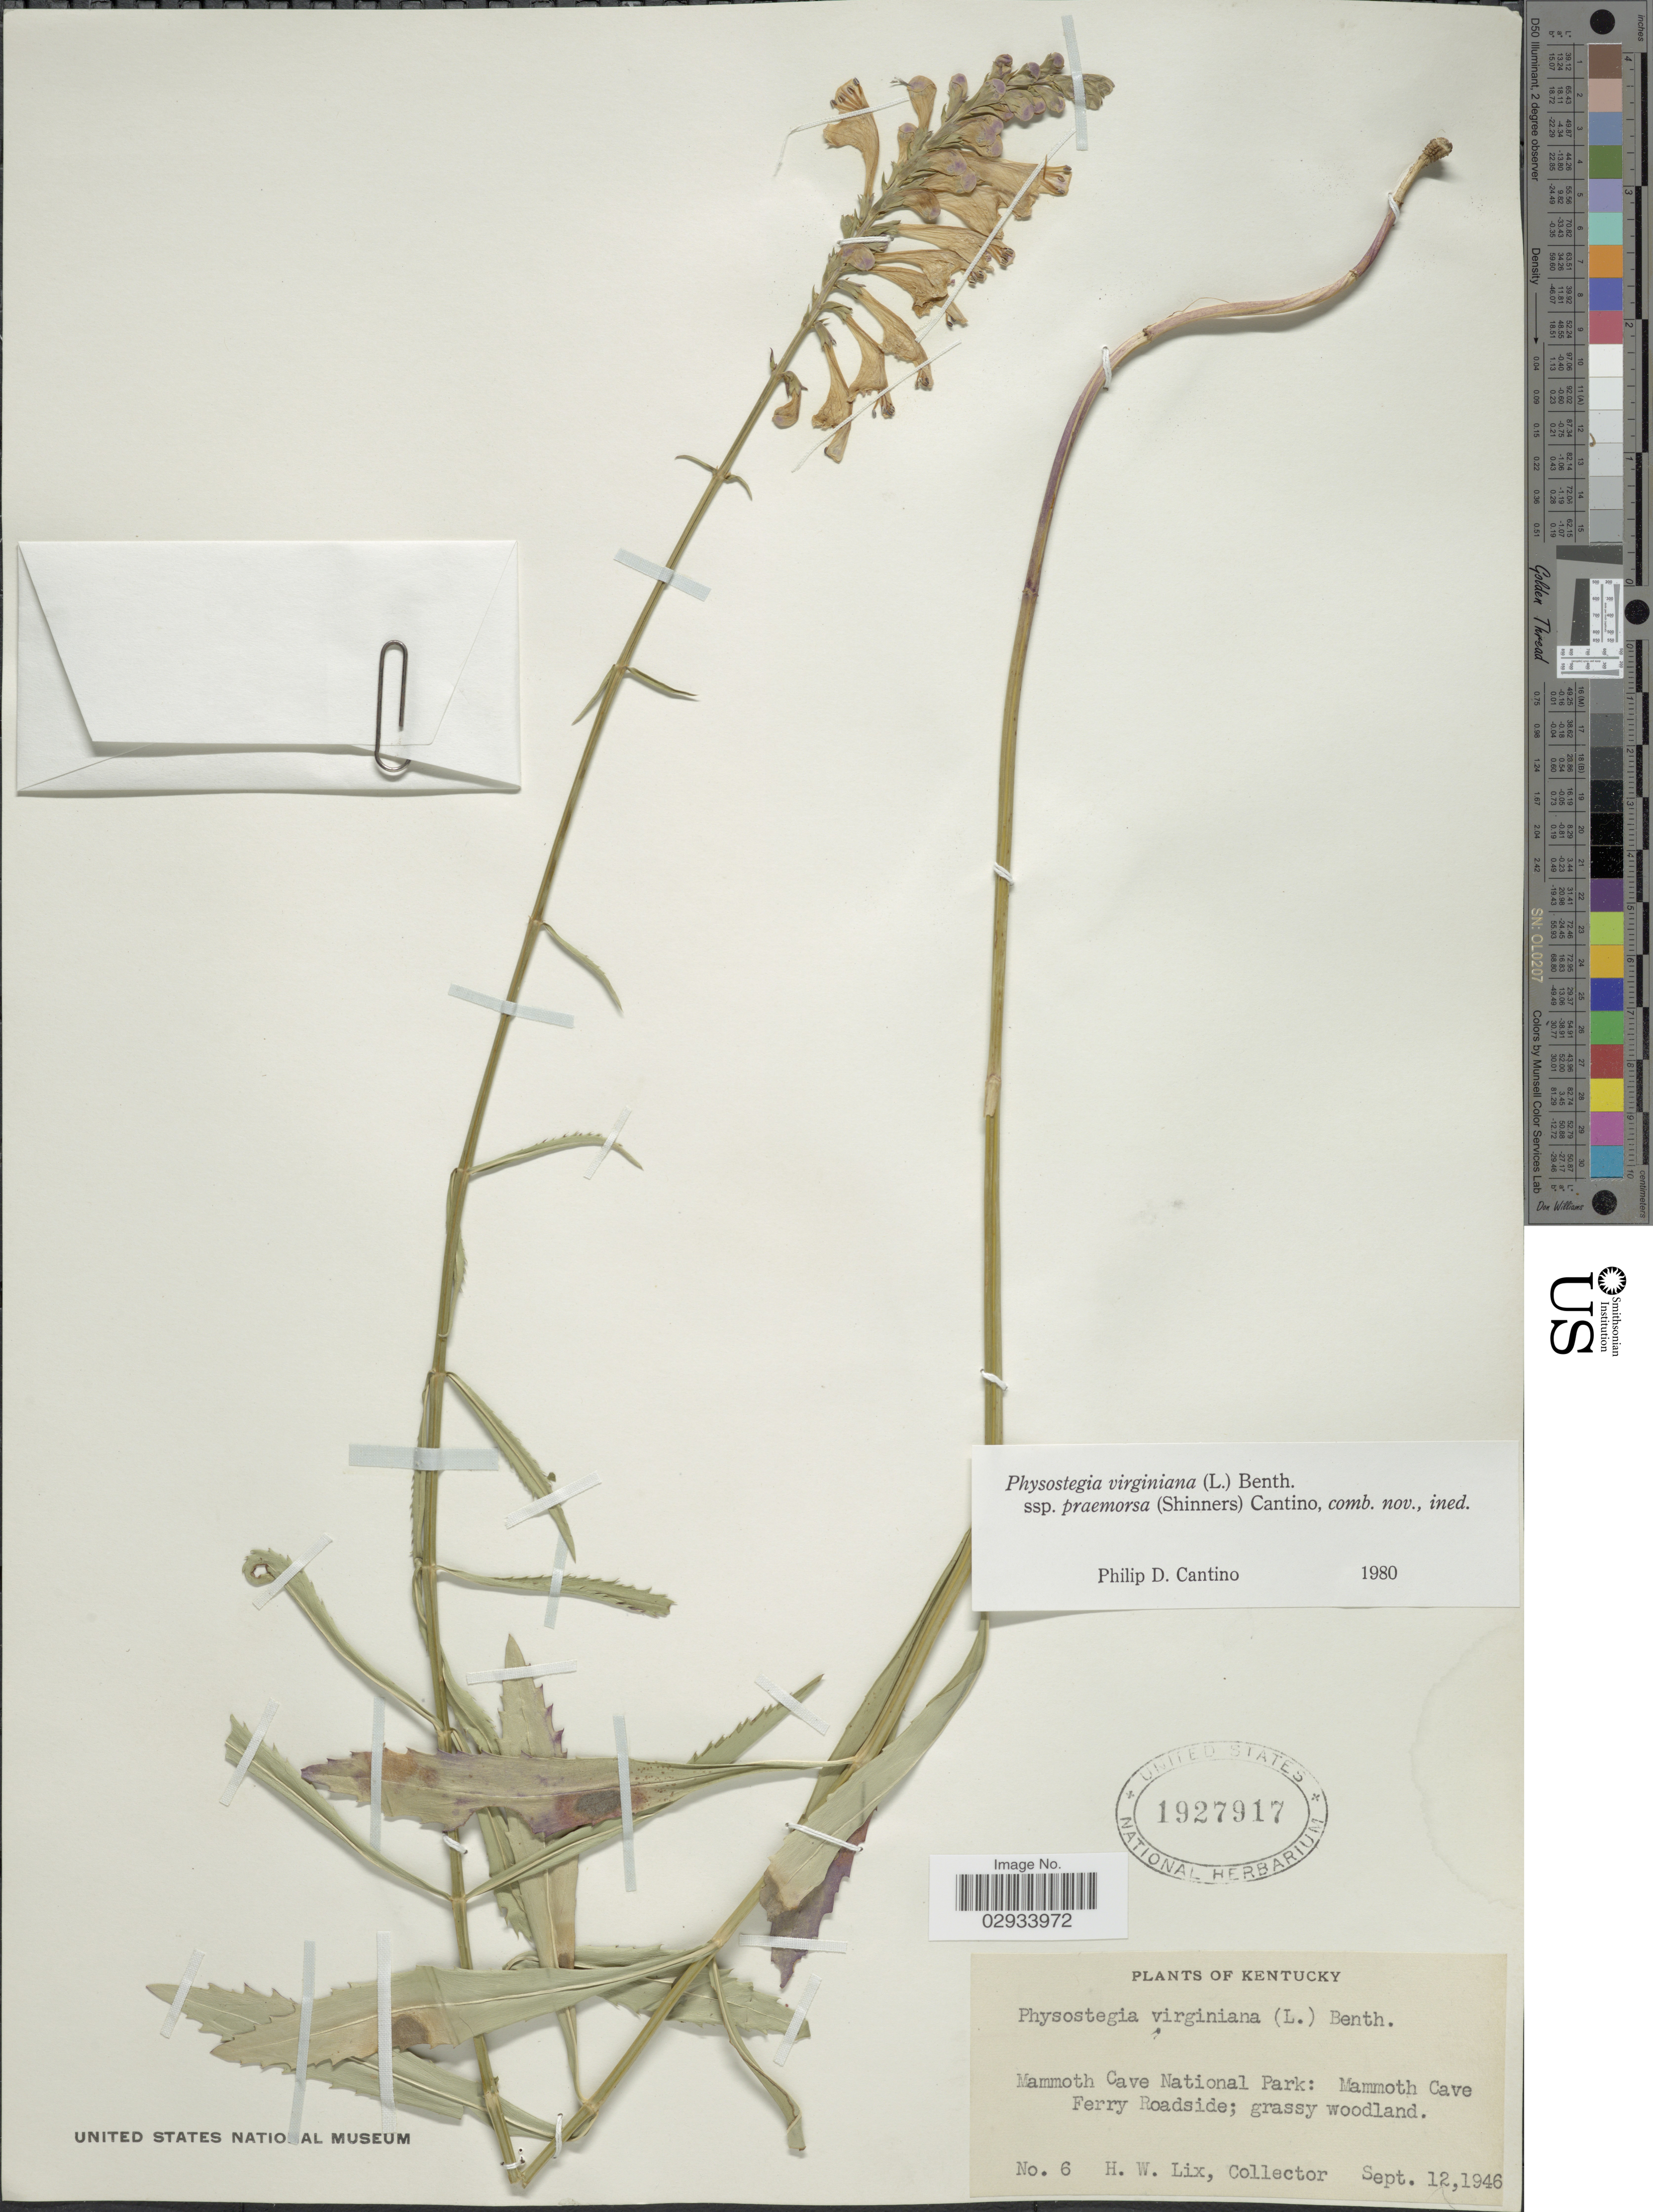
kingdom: Plantae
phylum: Tracheophyta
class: Magnoliopsida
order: Lamiales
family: Lamiaceae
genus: Physostegia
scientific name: Physostegia virginiana subsp. praemorsa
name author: (Shinners) P.D. Cantino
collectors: H. W. Lix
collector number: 6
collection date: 1946-09-12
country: United States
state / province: Kentucky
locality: Mammoth Cave National Park: Mammoth Cave Ferry Roadside; grassy woodland.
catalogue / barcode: US 1927917